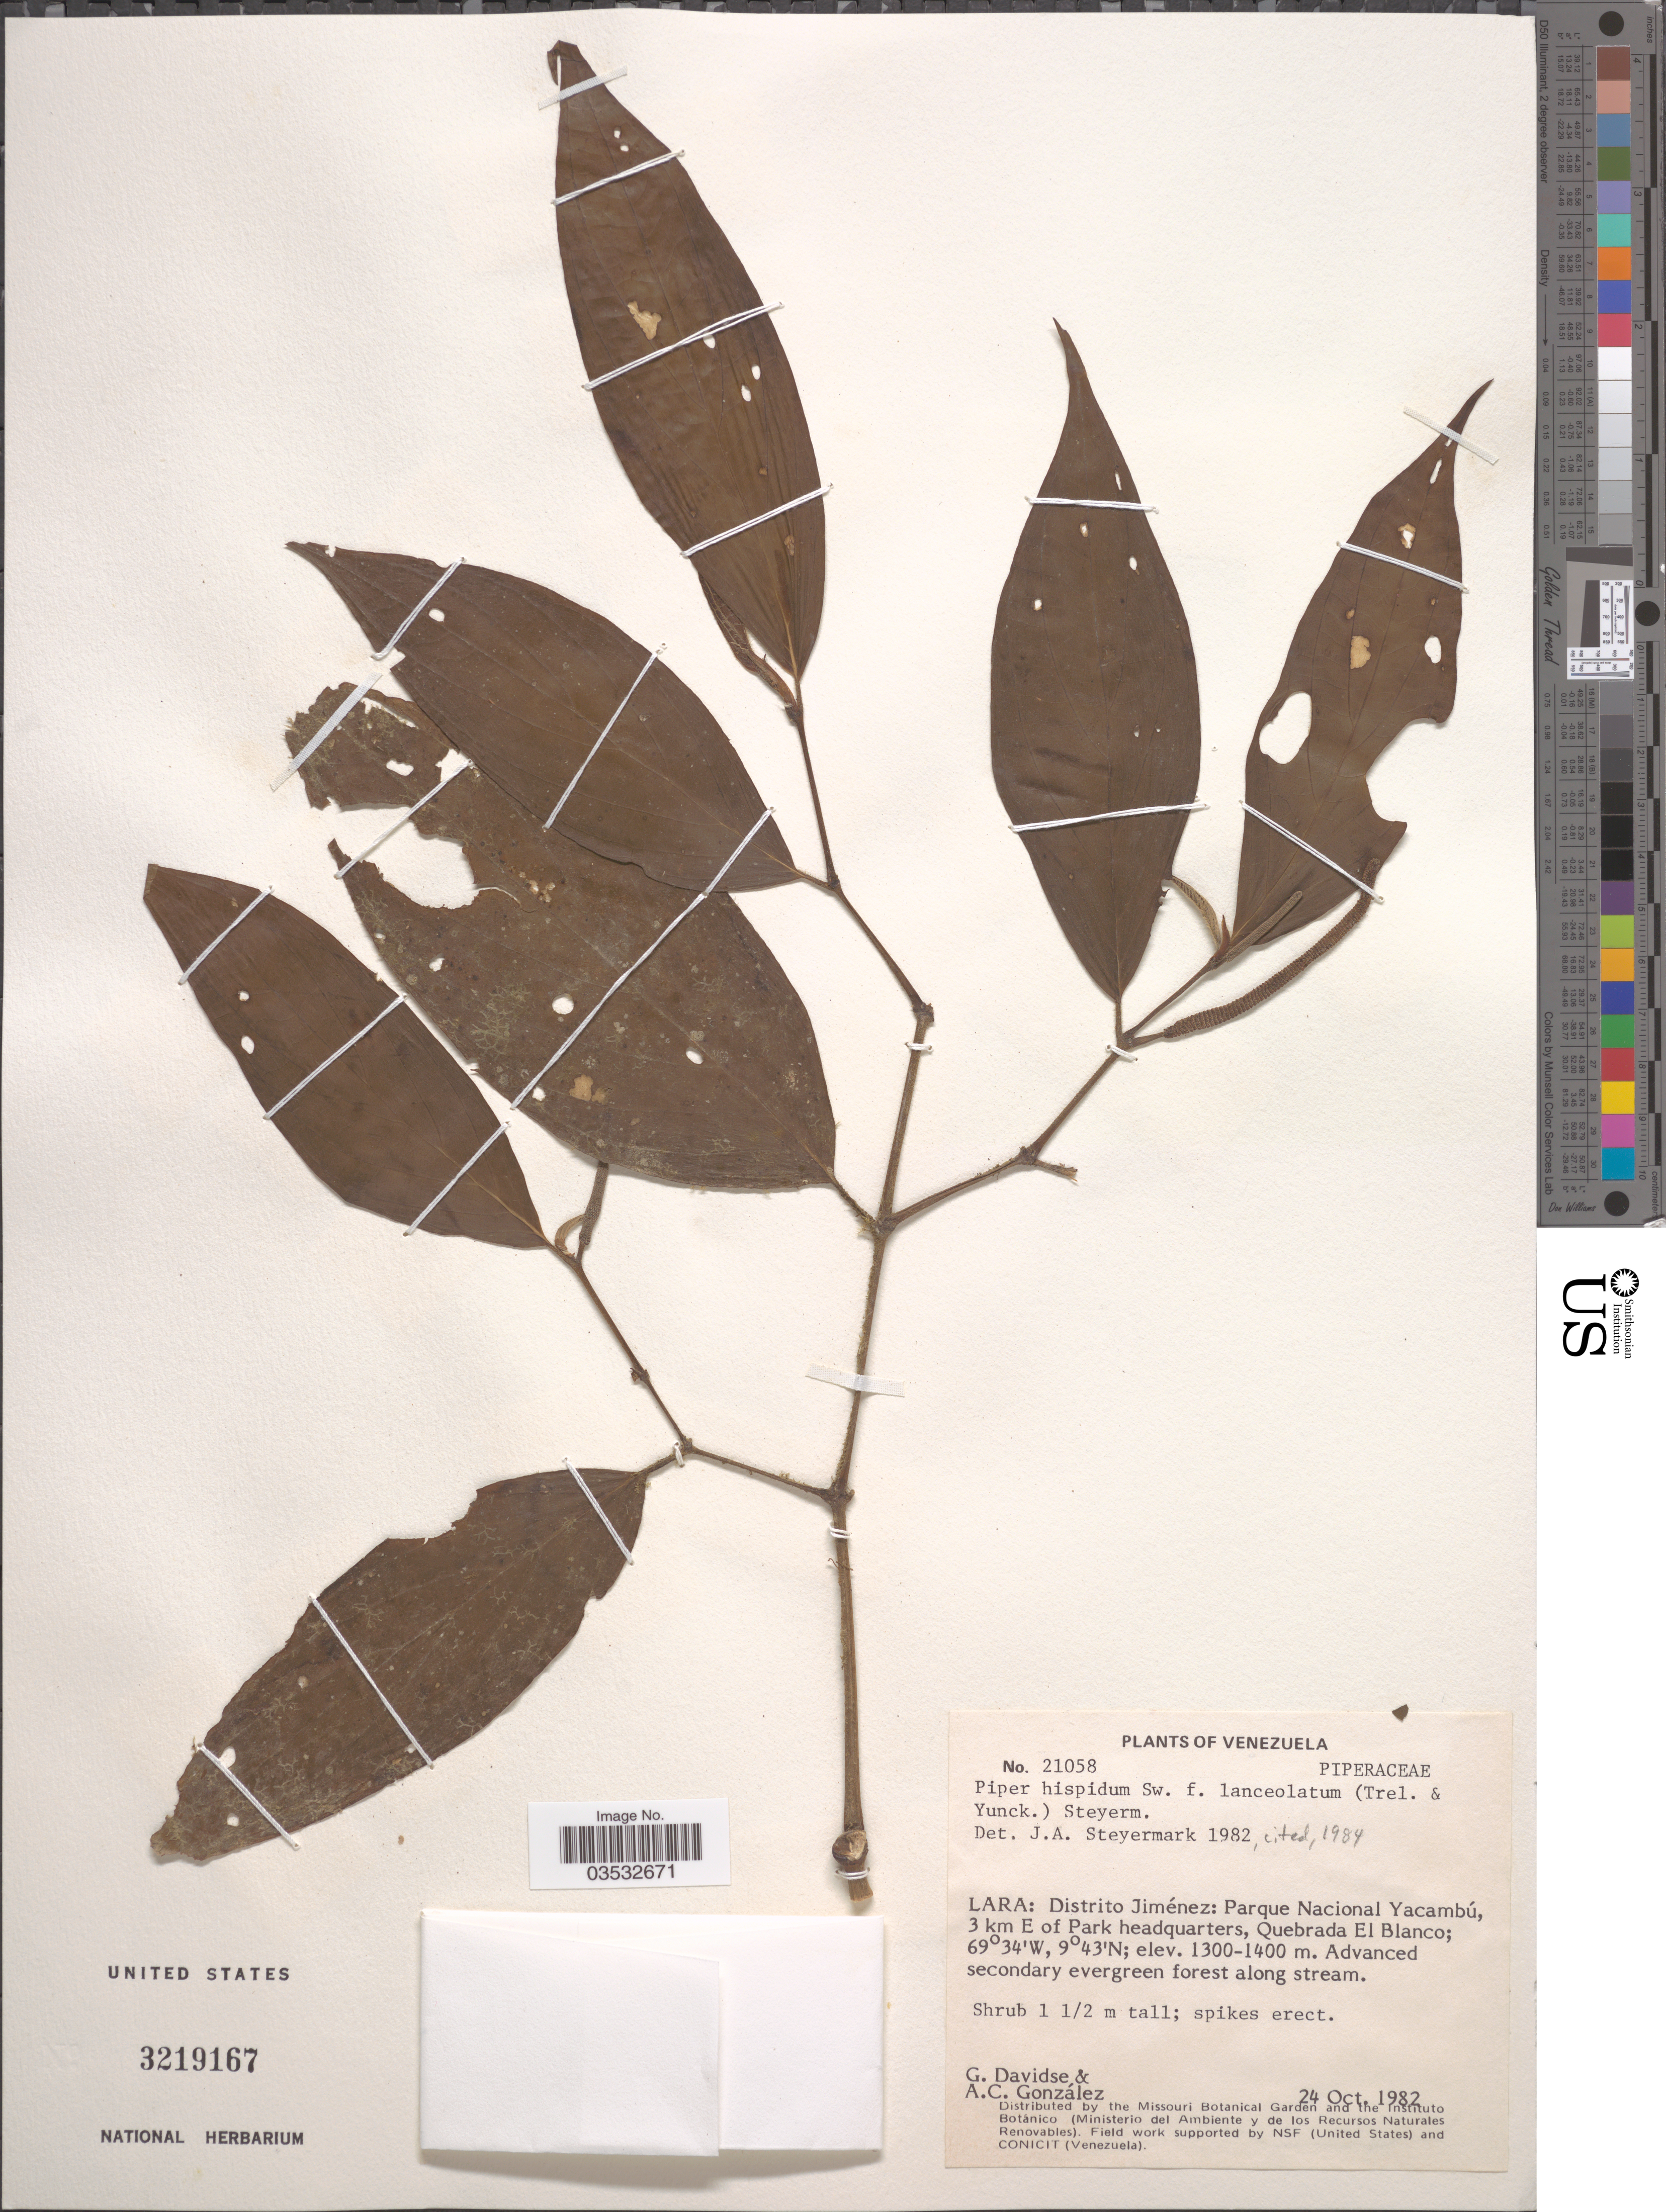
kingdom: Plantae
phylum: Tracheophyta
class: Magnoliopsida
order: Piperales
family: Piperaceae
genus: Piper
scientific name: Piper hispidum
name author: Sw.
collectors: G. Davidse & A. C. González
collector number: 21058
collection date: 1982-10-24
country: Venezuela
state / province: Lara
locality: Distrito Jiménez: Parque Nacional Yacambú, 3 km E of Park headquarters, Quebrada El Blanco.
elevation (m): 1300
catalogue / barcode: US 3219167